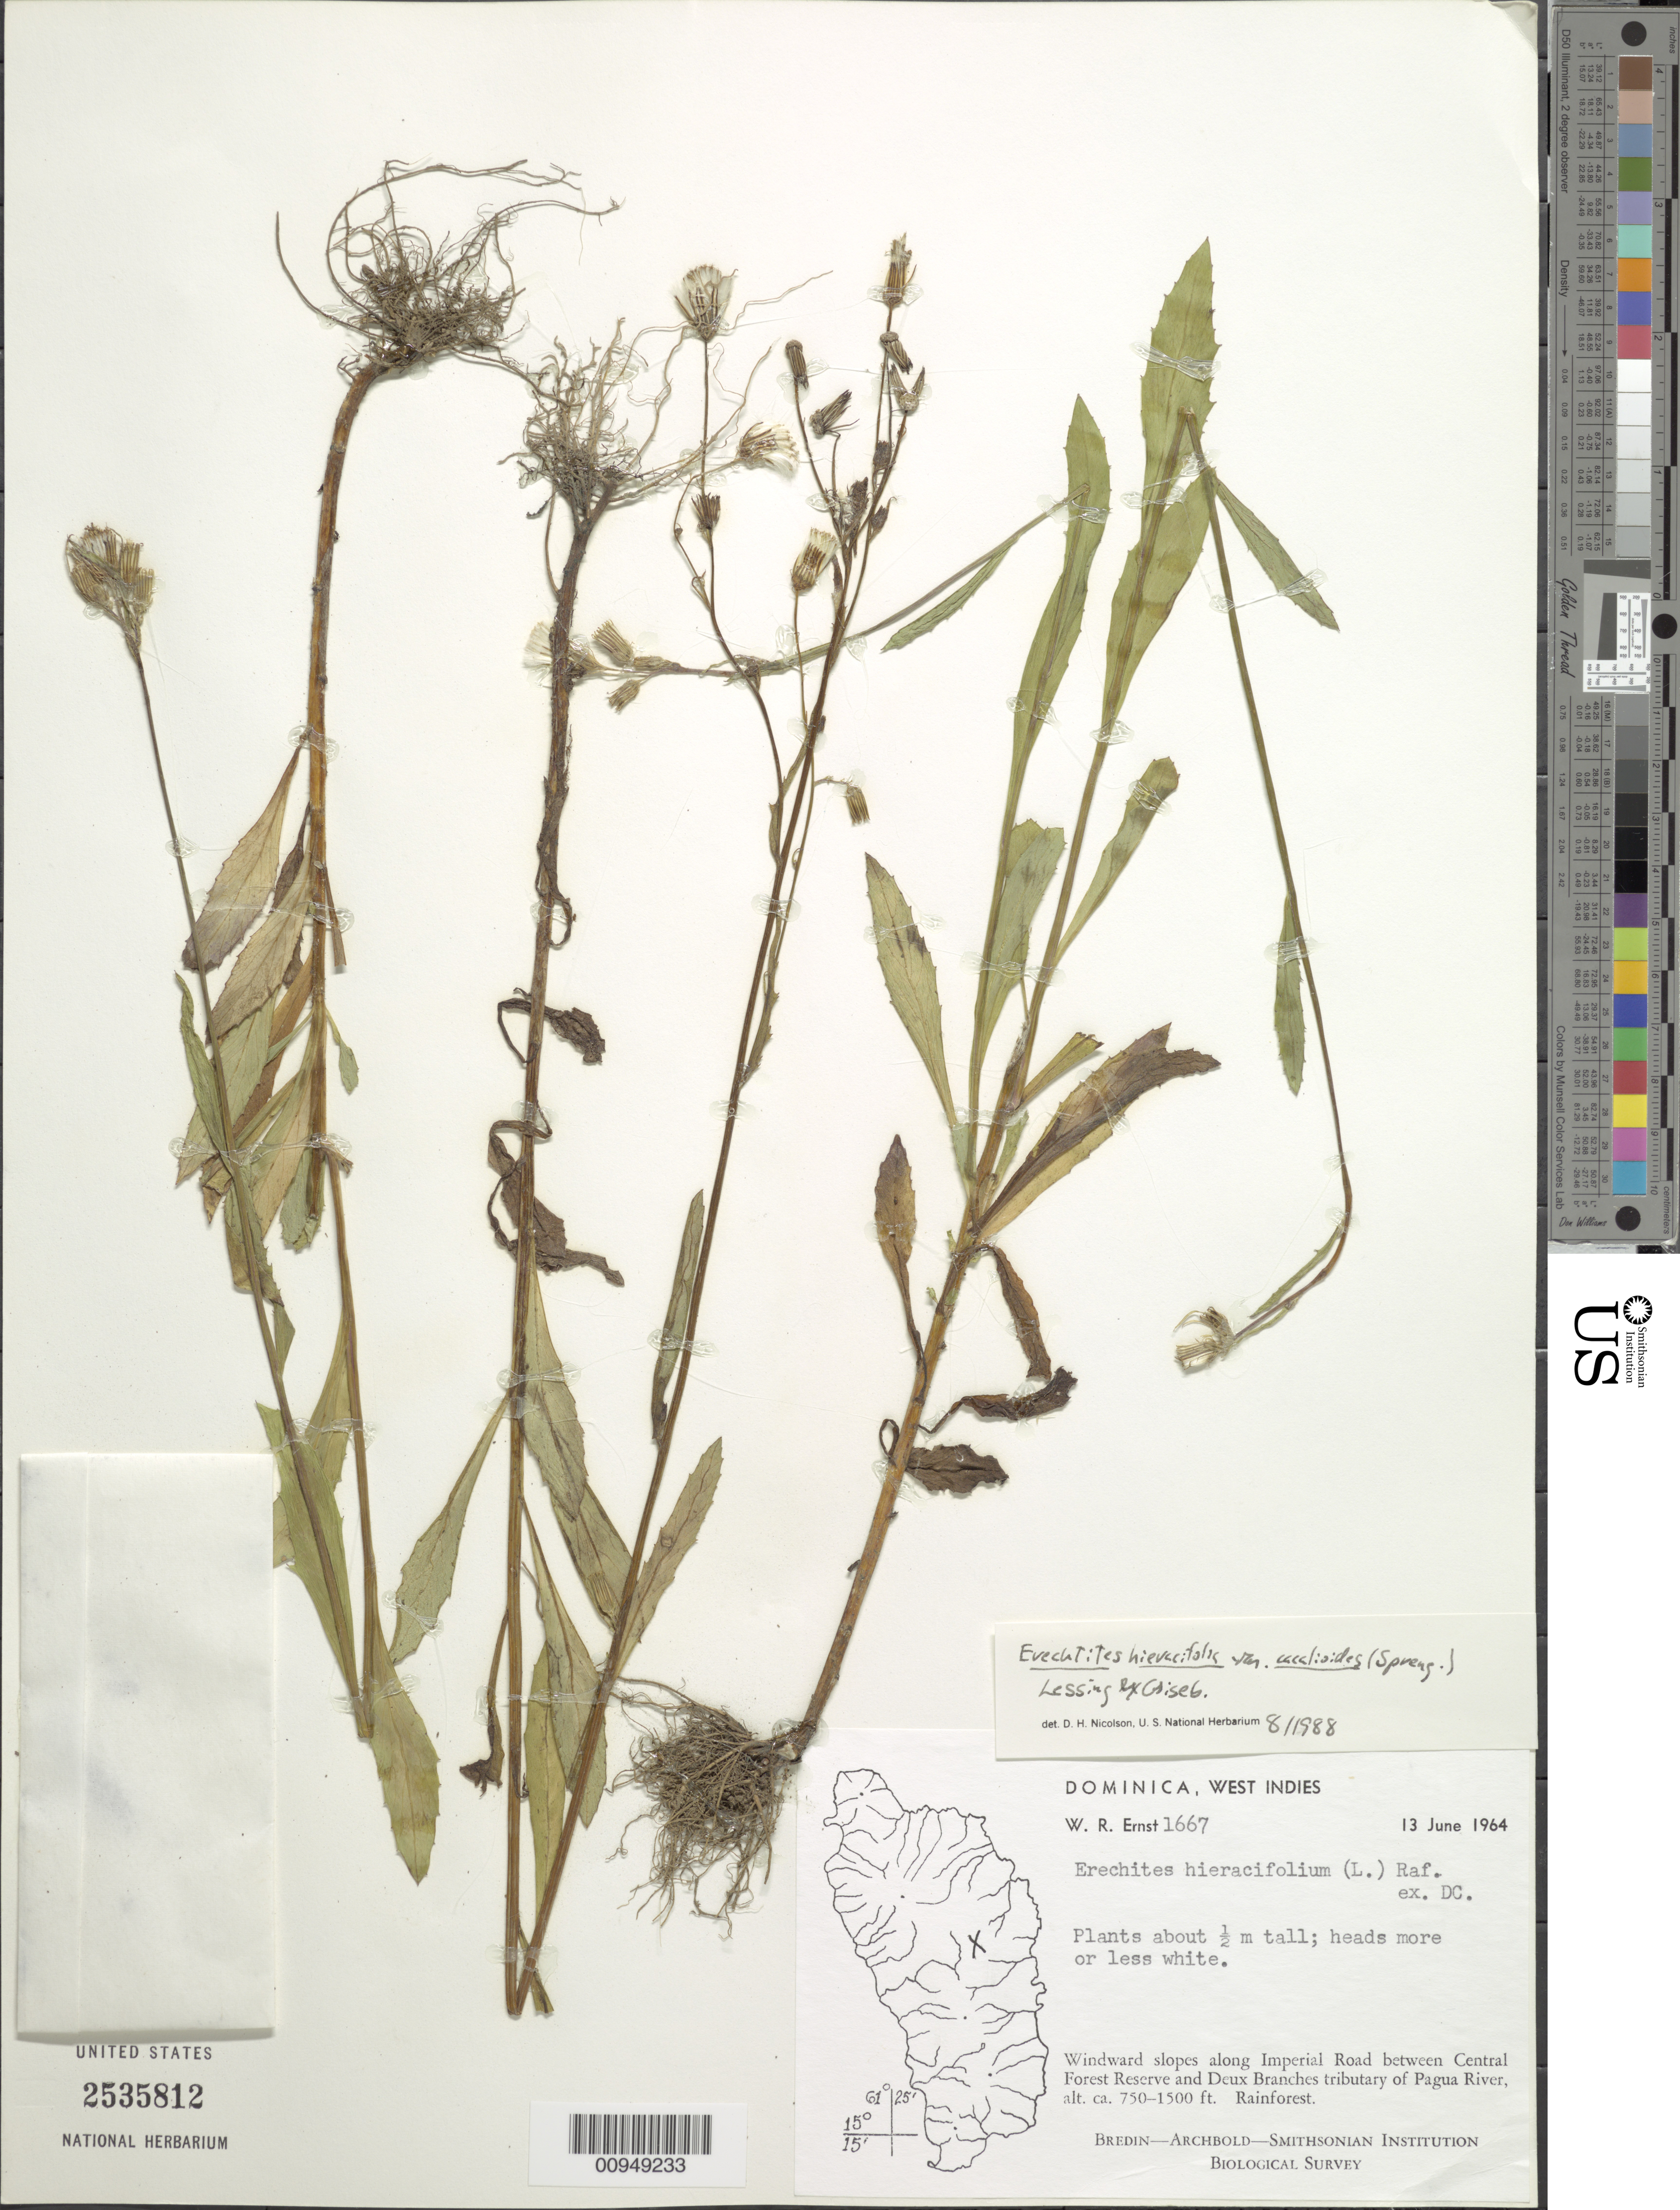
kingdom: Plantae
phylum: Tracheophyta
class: Magnoliopsida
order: Asterales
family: Asteraceae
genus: Erechtites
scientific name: Erechtites hieraciifolius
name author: (L.) Raf. ex DC.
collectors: W. R. Ernst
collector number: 1667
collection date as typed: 13 Jun 1964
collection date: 1964-06-13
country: Dominica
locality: Windward slopes along Imperial Road between Central Forest Reserve and Deux Branches tributary of Pagua River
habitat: Rainforest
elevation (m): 229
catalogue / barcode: US 2535812